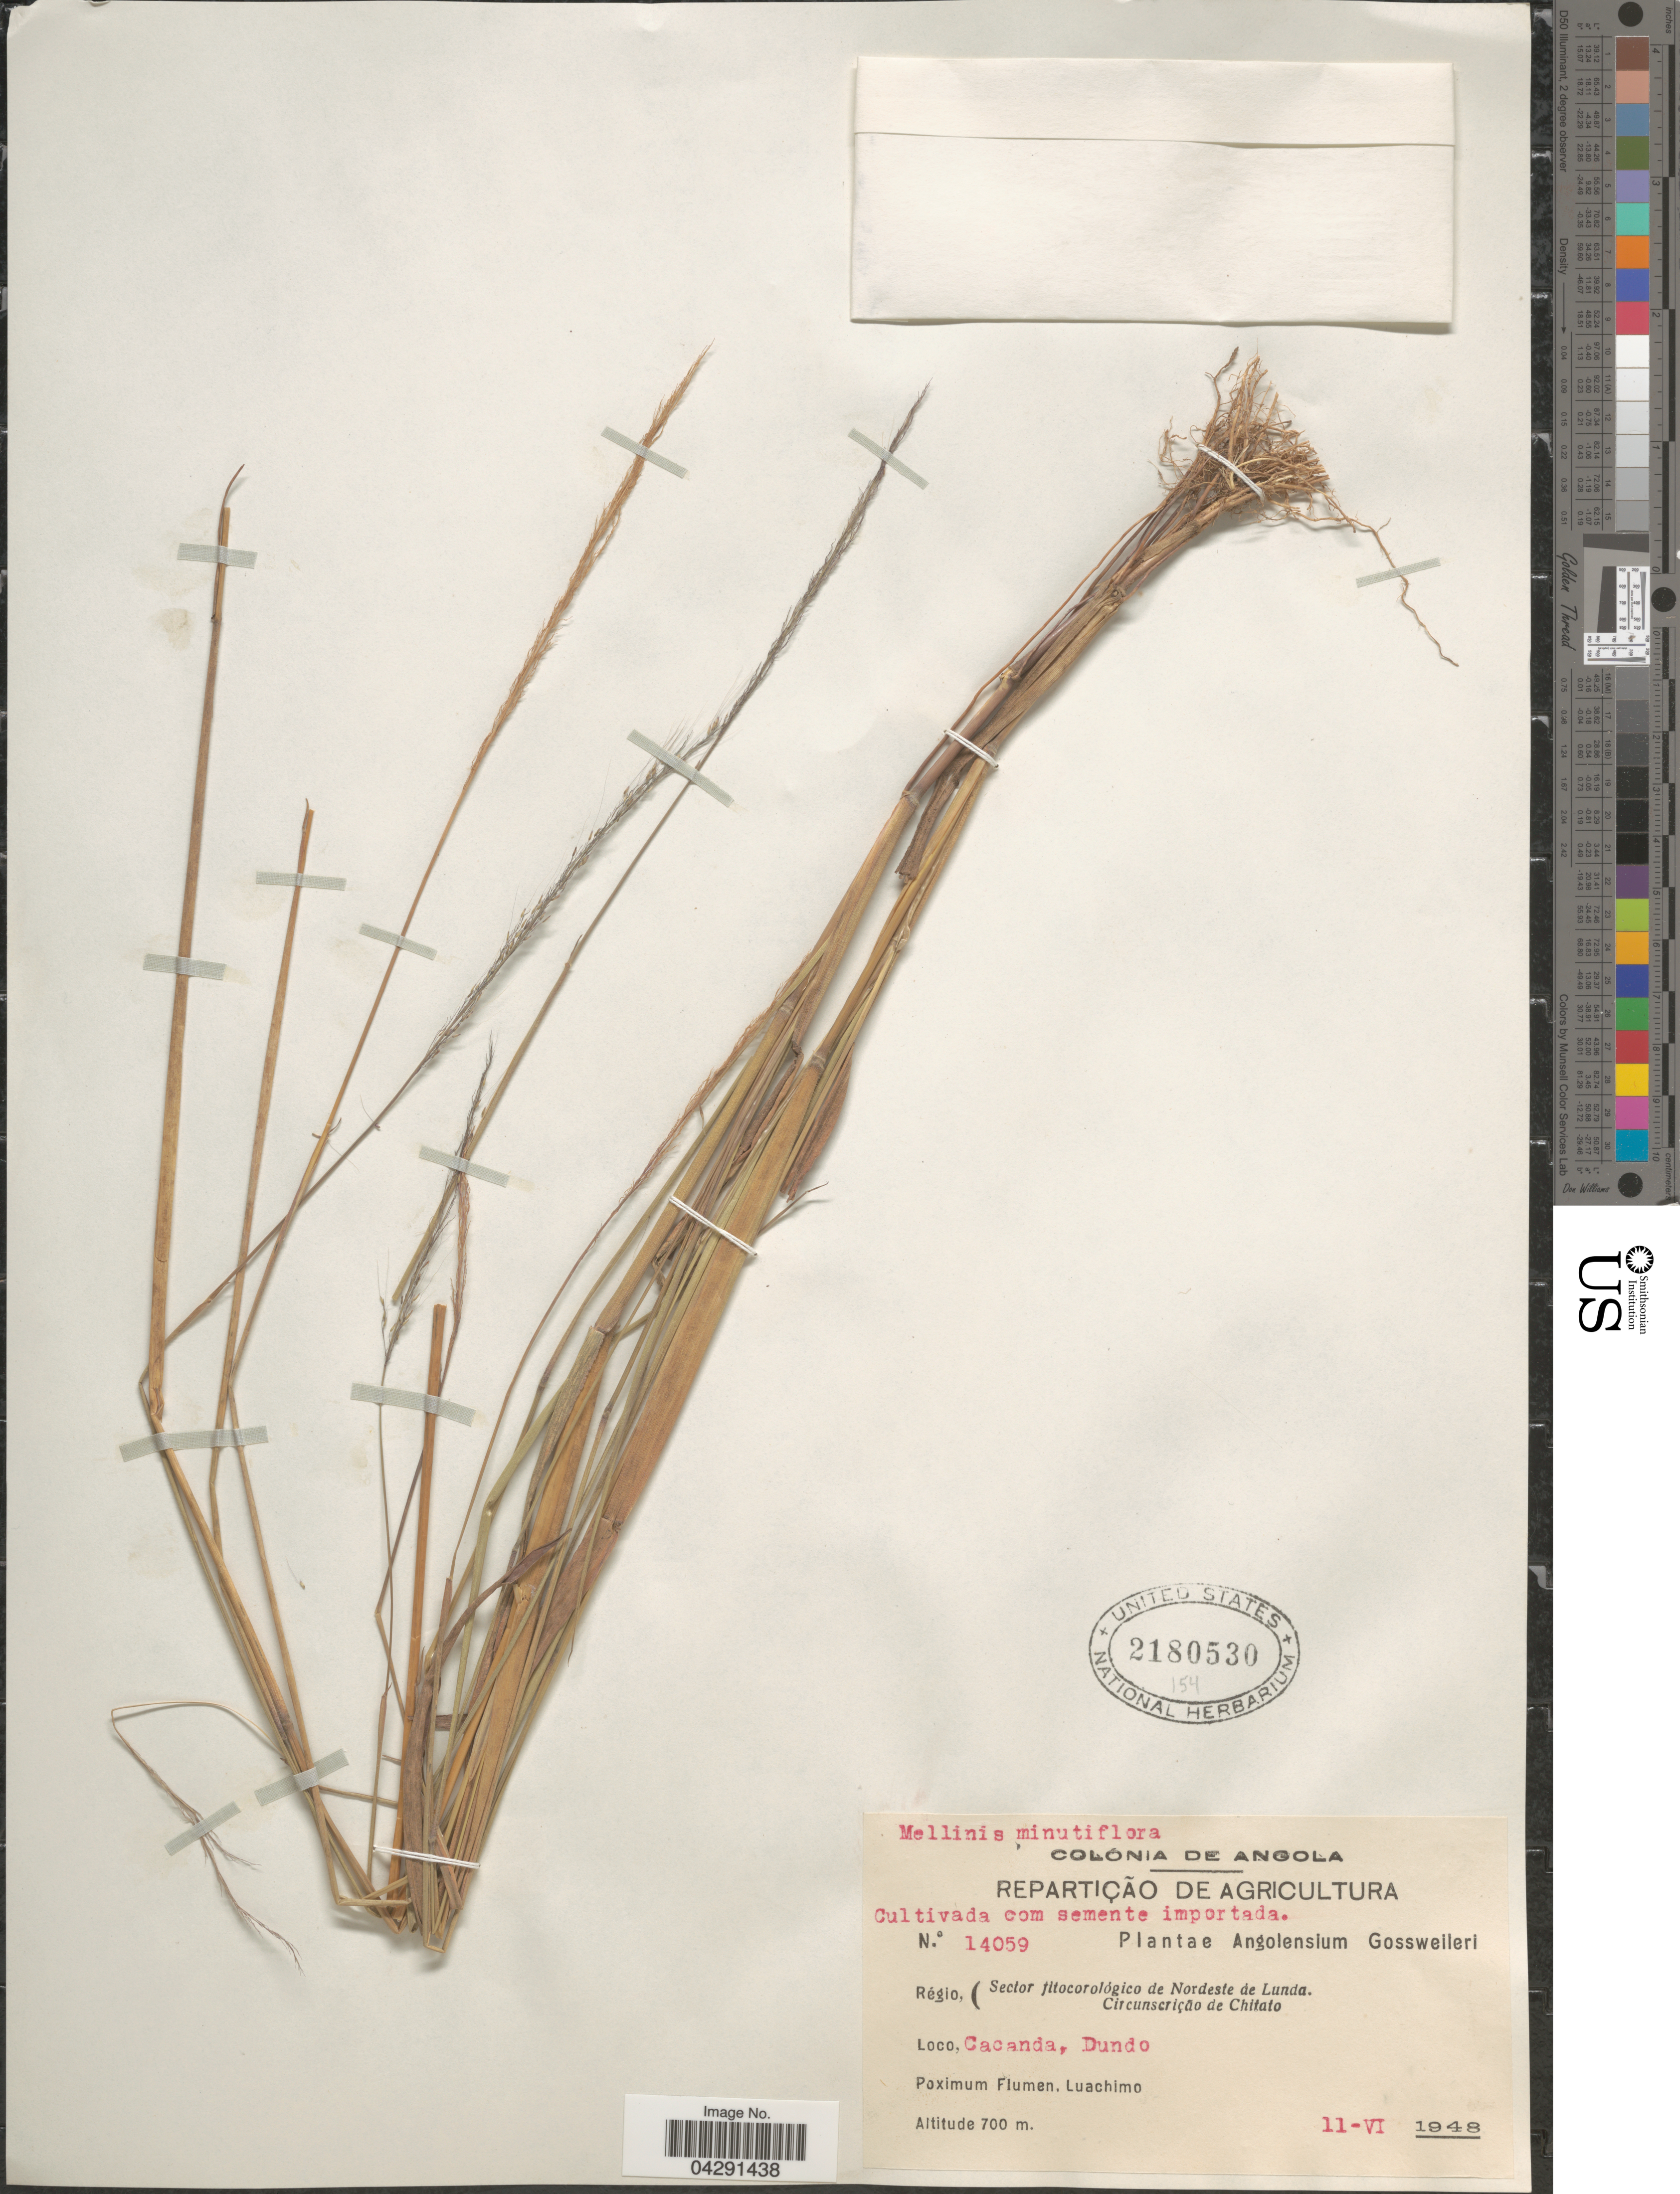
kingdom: Plantae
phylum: Tracheophyta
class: Liliopsida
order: Poales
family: Poaceae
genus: Melinis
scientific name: Melinis minutiflora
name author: P. Beauv.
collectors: -. Gossweiler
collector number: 14059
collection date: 1948-06-11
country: Angola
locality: Colónia de Angola. Angolensium. Régio, Sector fitocorológico de Nordeste de Lunda. Circunscrição de Chitato. Cacanda, Dundo. Poximum Flumen, Luachimo.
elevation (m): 700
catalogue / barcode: US 2180530